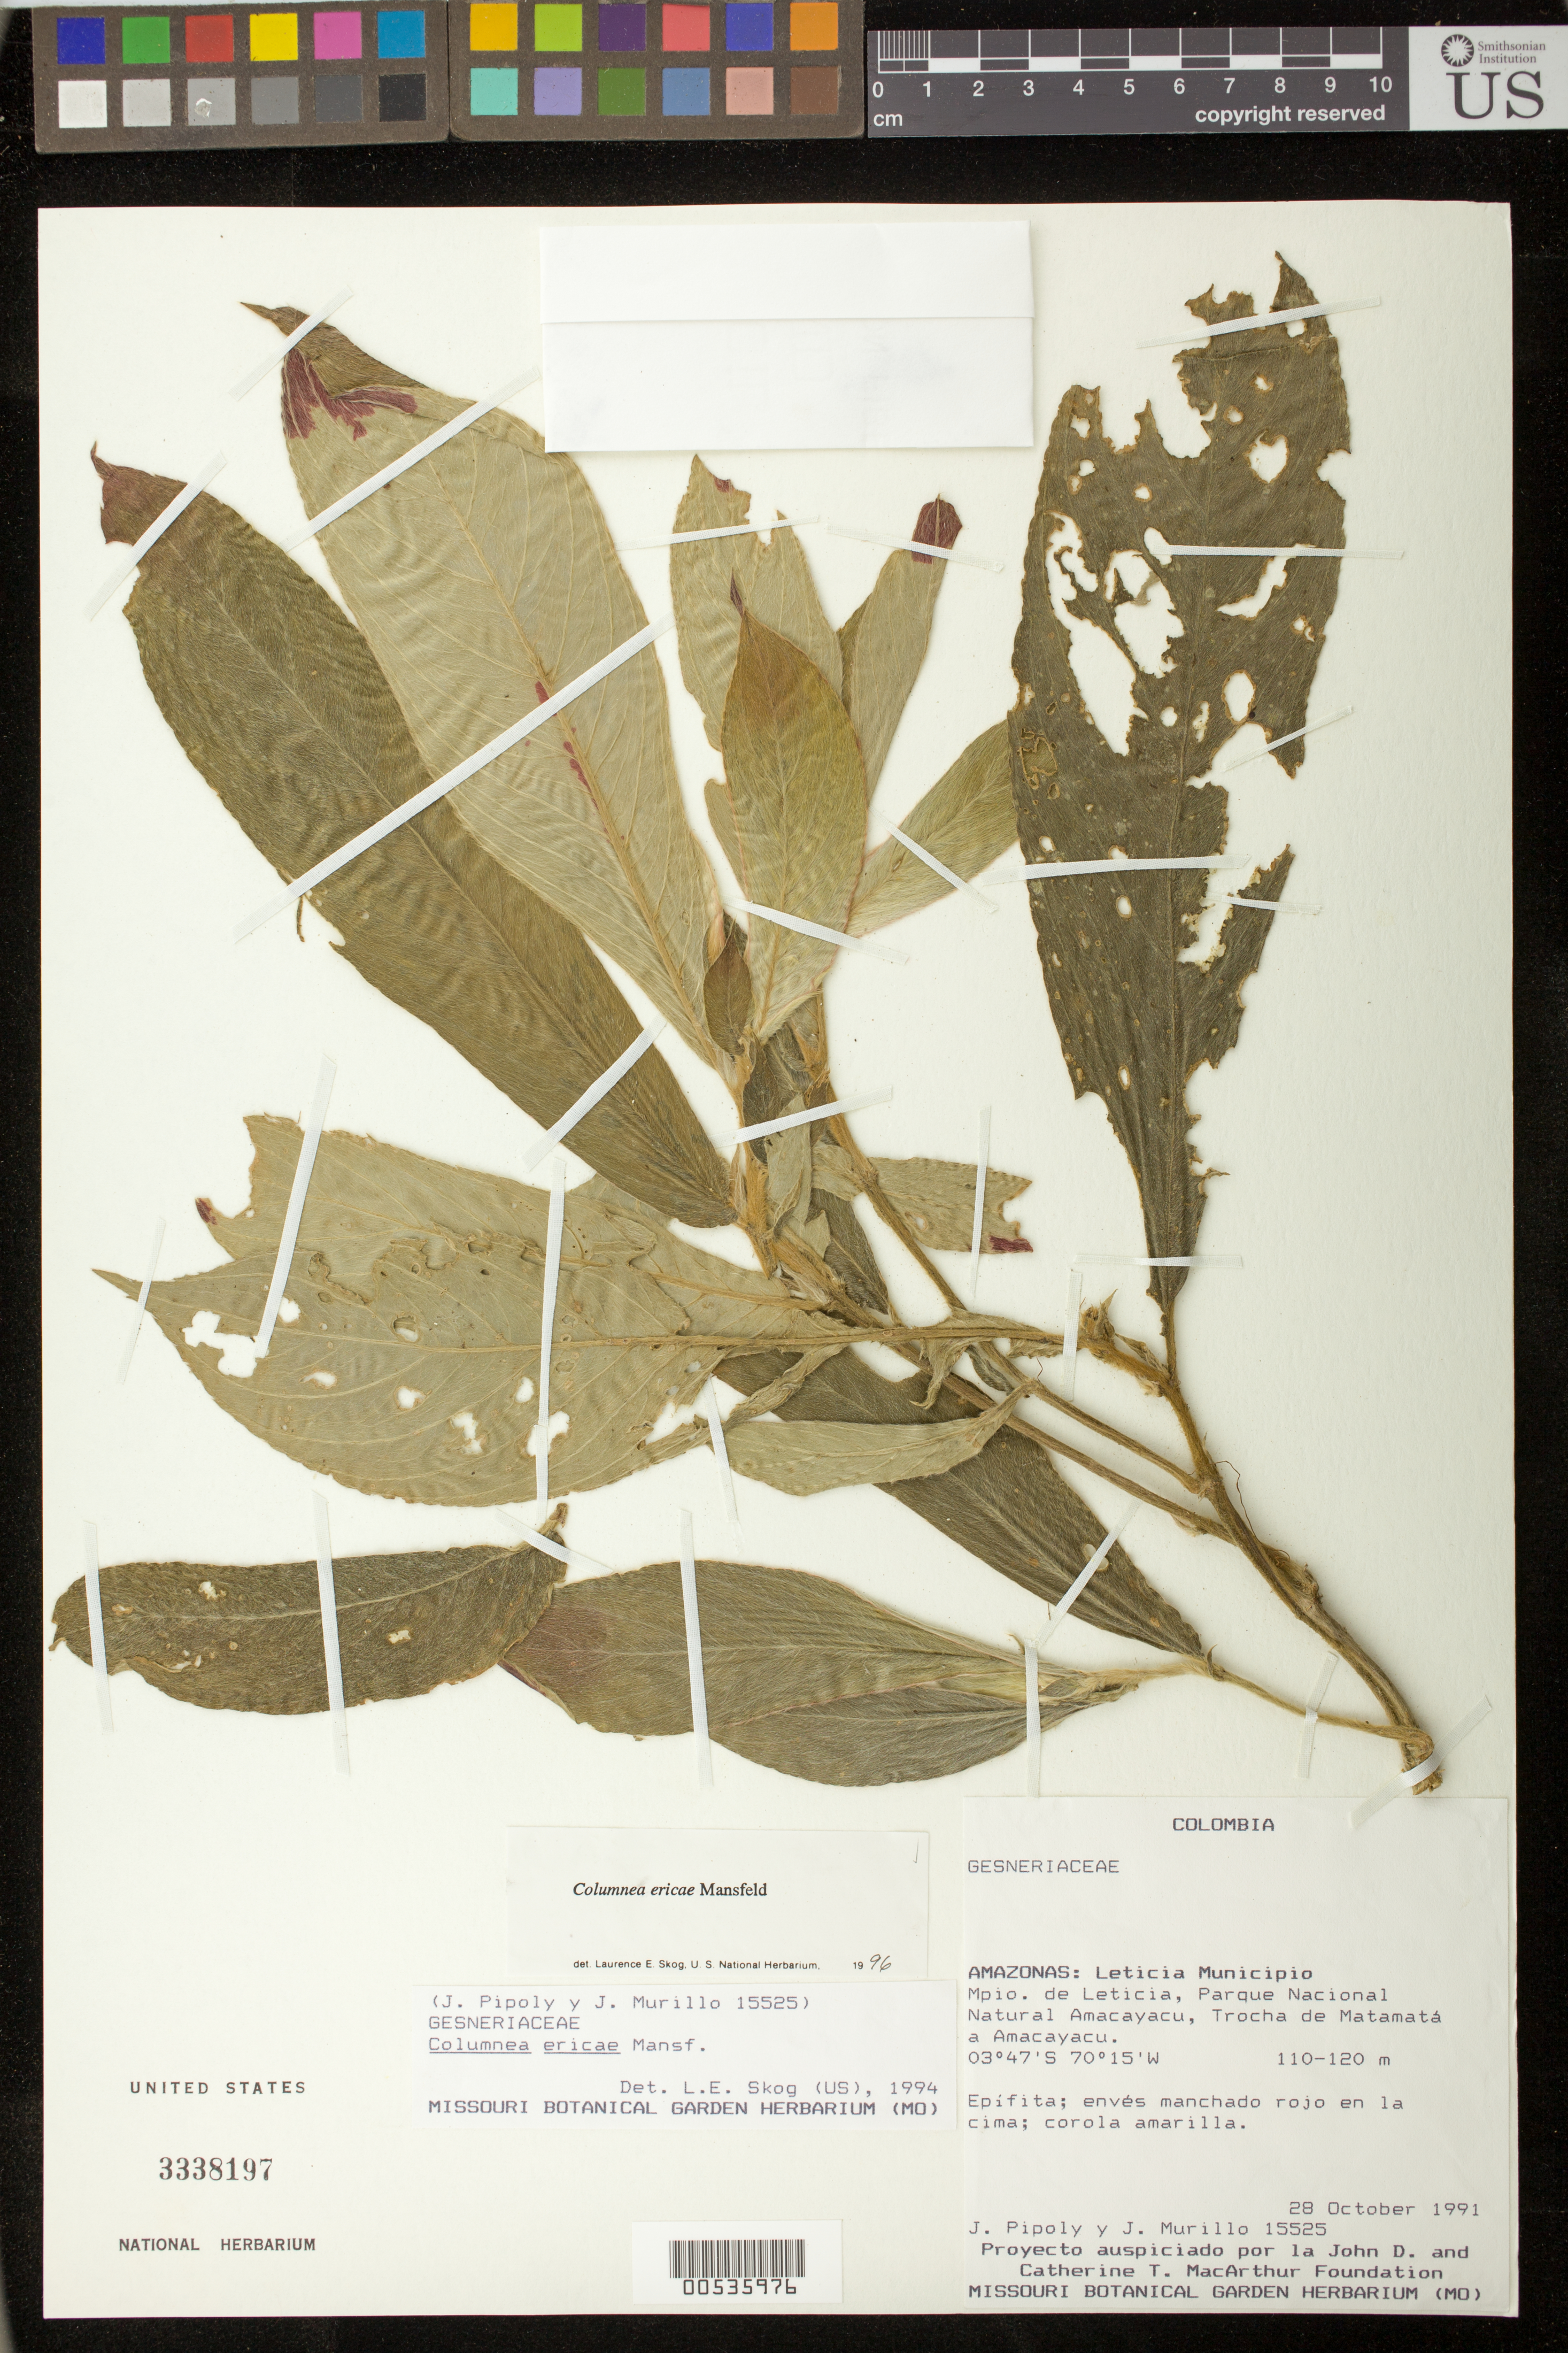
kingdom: Plantae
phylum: Tracheophyta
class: Magnoliopsida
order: Lamiales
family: Gesneriaceae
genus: Columnea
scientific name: Columnea ericae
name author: Mansf.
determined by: Skog, Laurence E.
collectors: J. J. Pipoly & J. C. Murillo-A.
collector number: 15525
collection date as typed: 28 Oct 1991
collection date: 1991-10-28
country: Colombia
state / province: Amazônas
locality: Mpio. de Leticia, Parque Nacional Natural Amacayacu, Trocha de Matamatá a Amacayacu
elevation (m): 110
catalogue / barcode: US 3338197